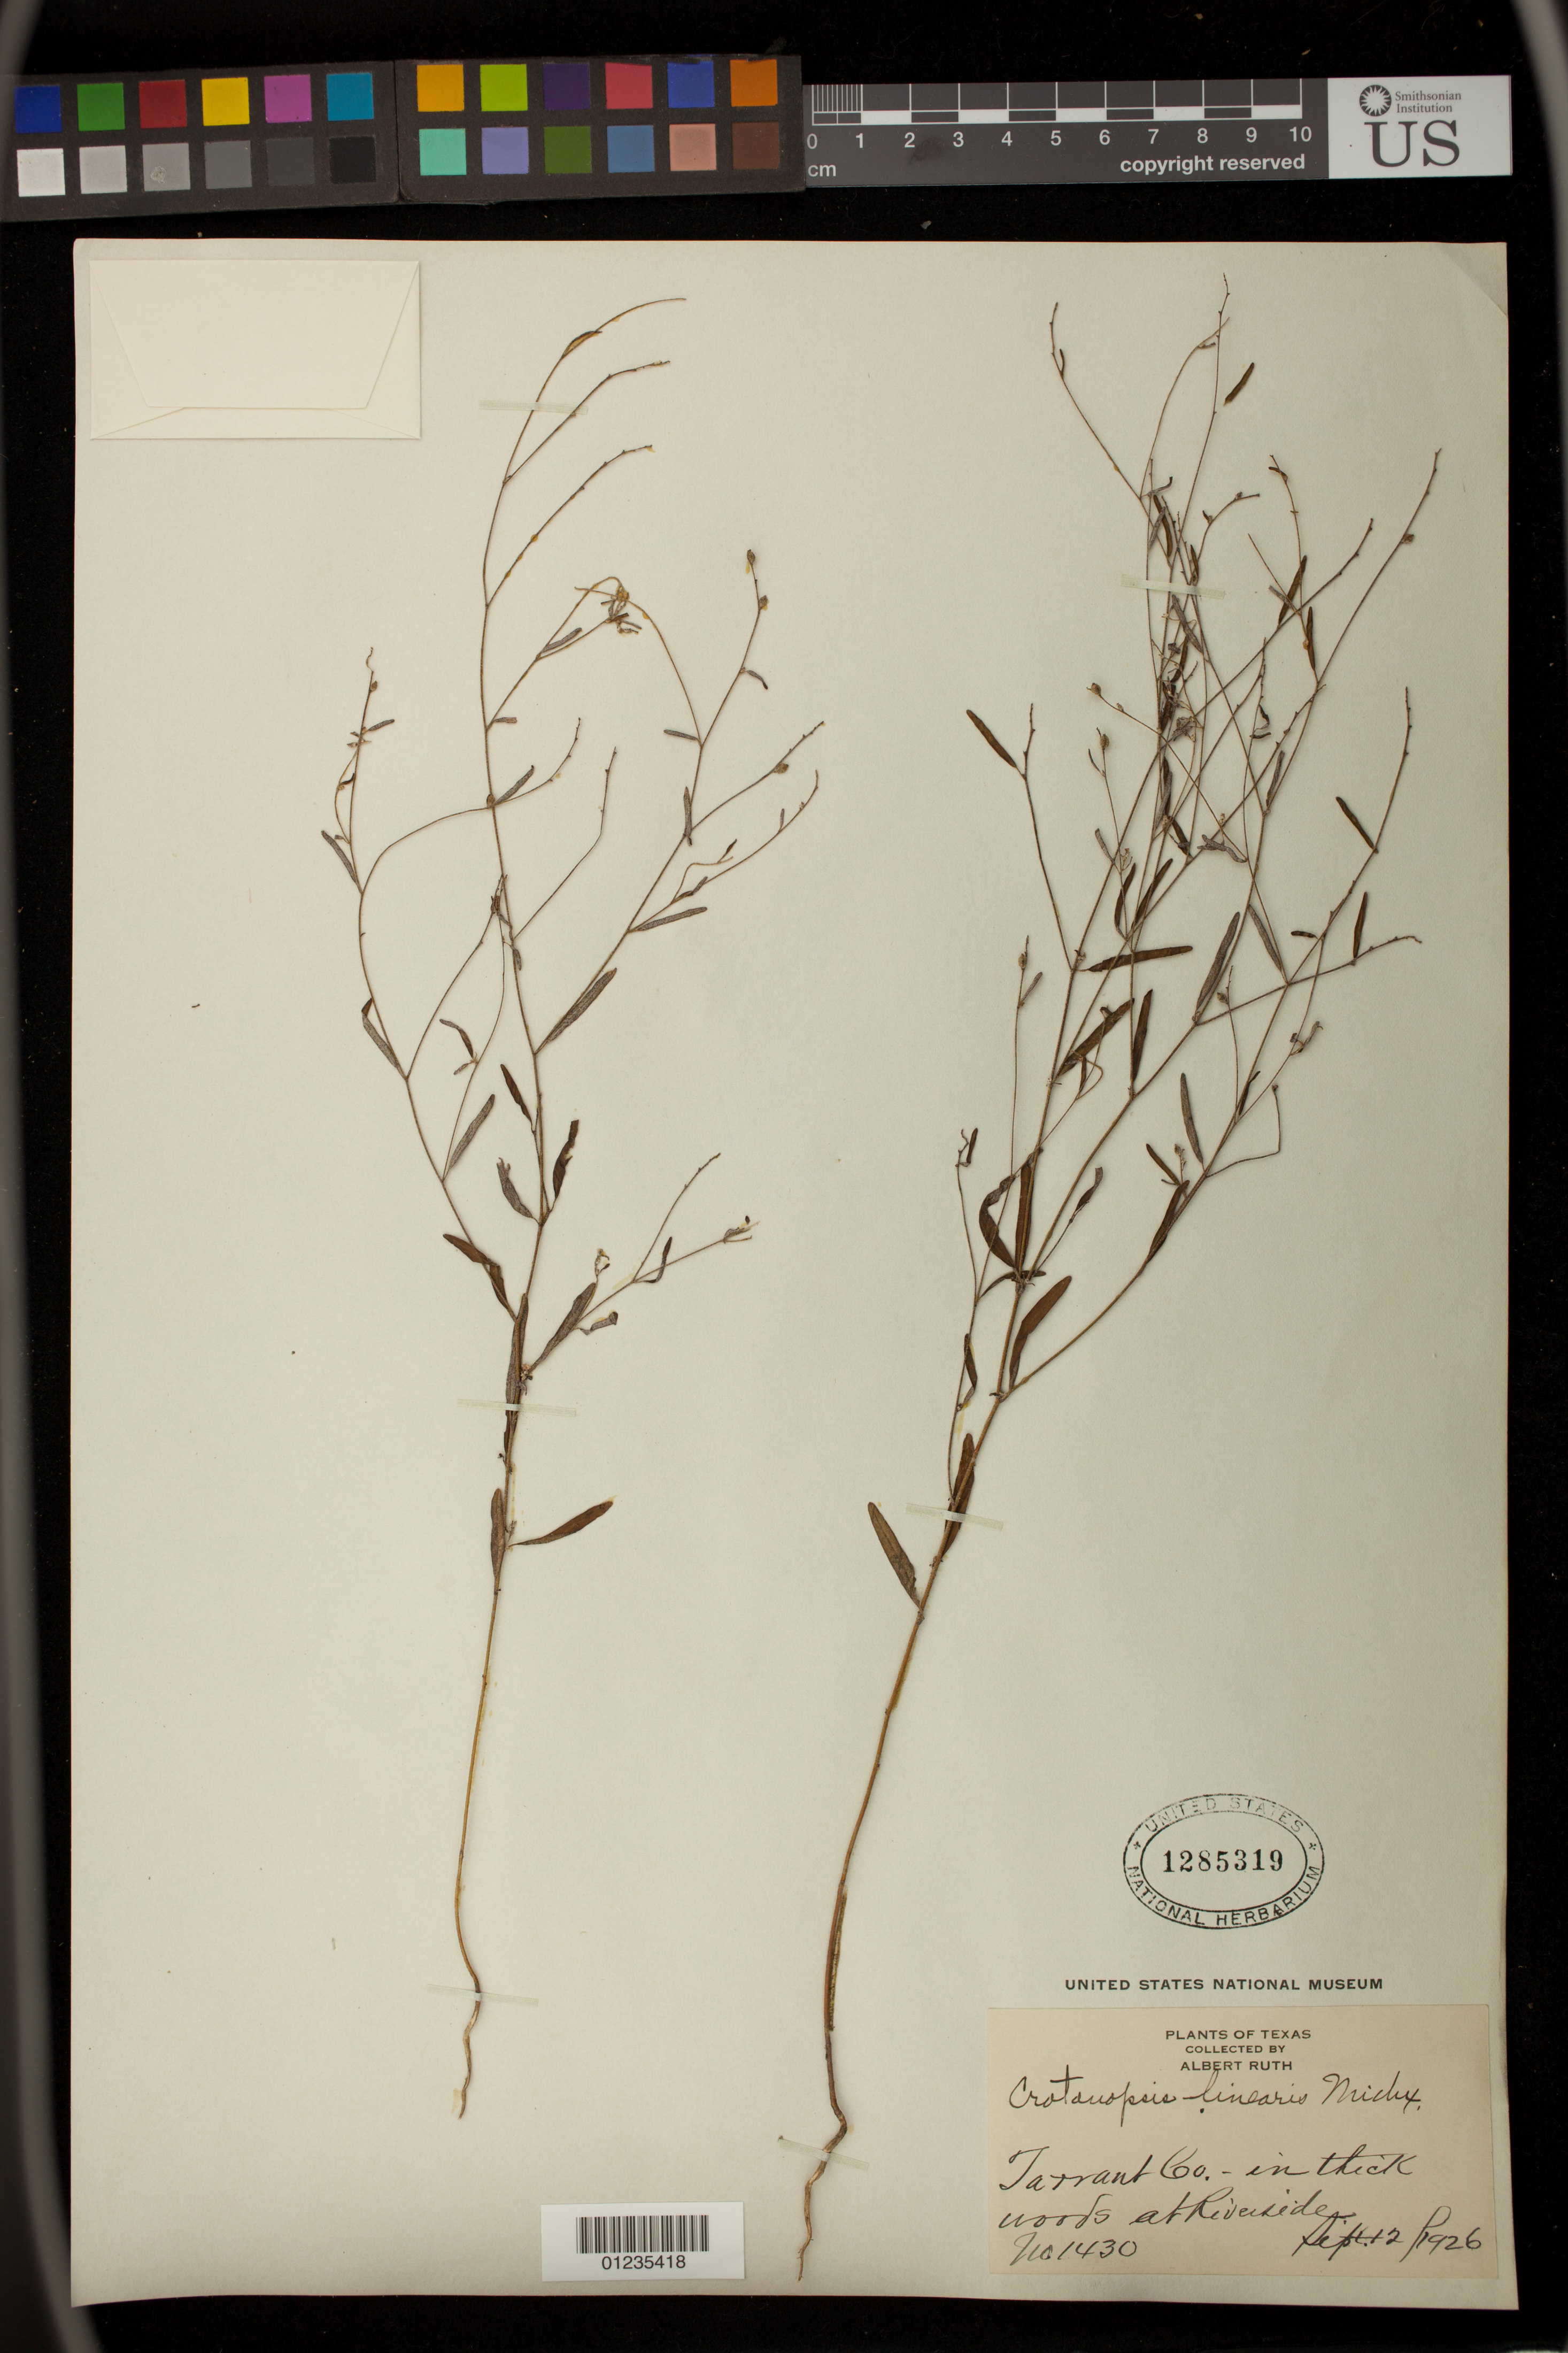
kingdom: Plantae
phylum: Tracheophyta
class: Magnoliopsida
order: Malpighiales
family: Euphorbiaceae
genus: Crotonopsis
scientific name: Crotonopsis linearis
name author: Michx.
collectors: A. Ruth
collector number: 1430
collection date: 1926-09-12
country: United States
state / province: Texas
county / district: Tarrant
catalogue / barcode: US 1285319